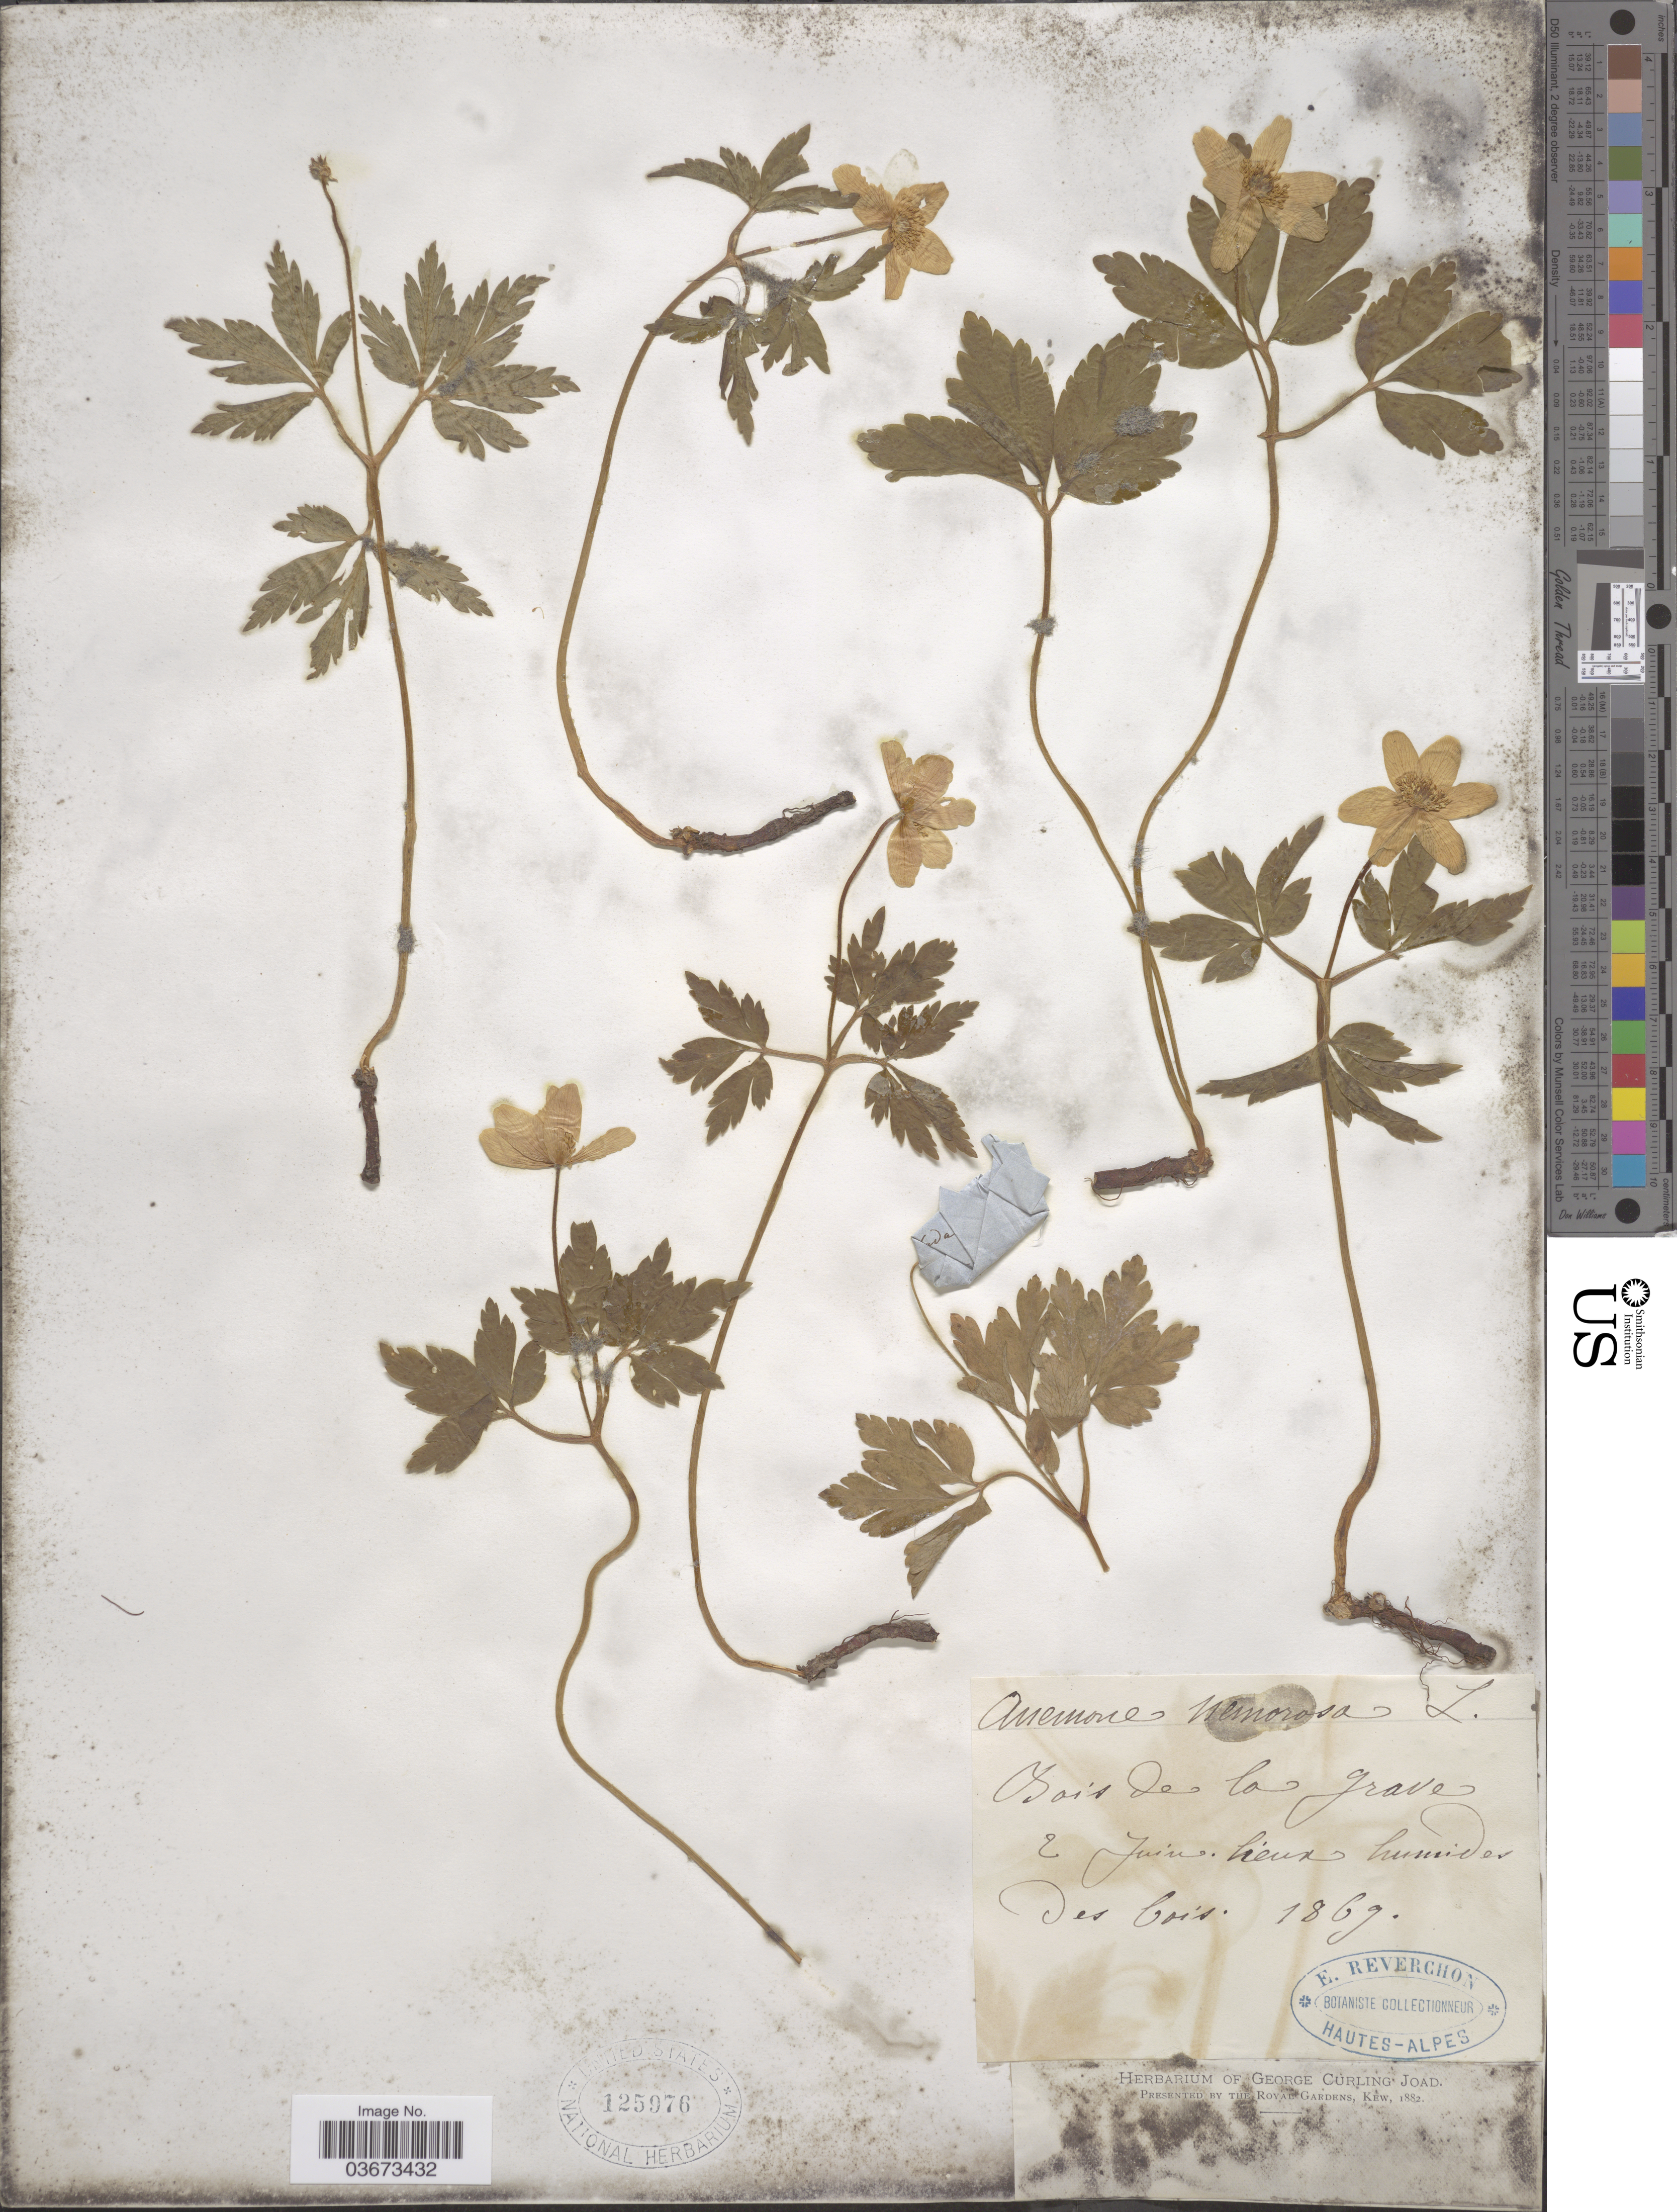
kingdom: Plantae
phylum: Tracheophyta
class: Magnoliopsida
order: Ranunculales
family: Ranunculaceae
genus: Anemone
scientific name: Anemone nemorosa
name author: L.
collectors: E. Reverchon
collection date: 1869-06-02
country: France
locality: Bois de la Grave.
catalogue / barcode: US 125976